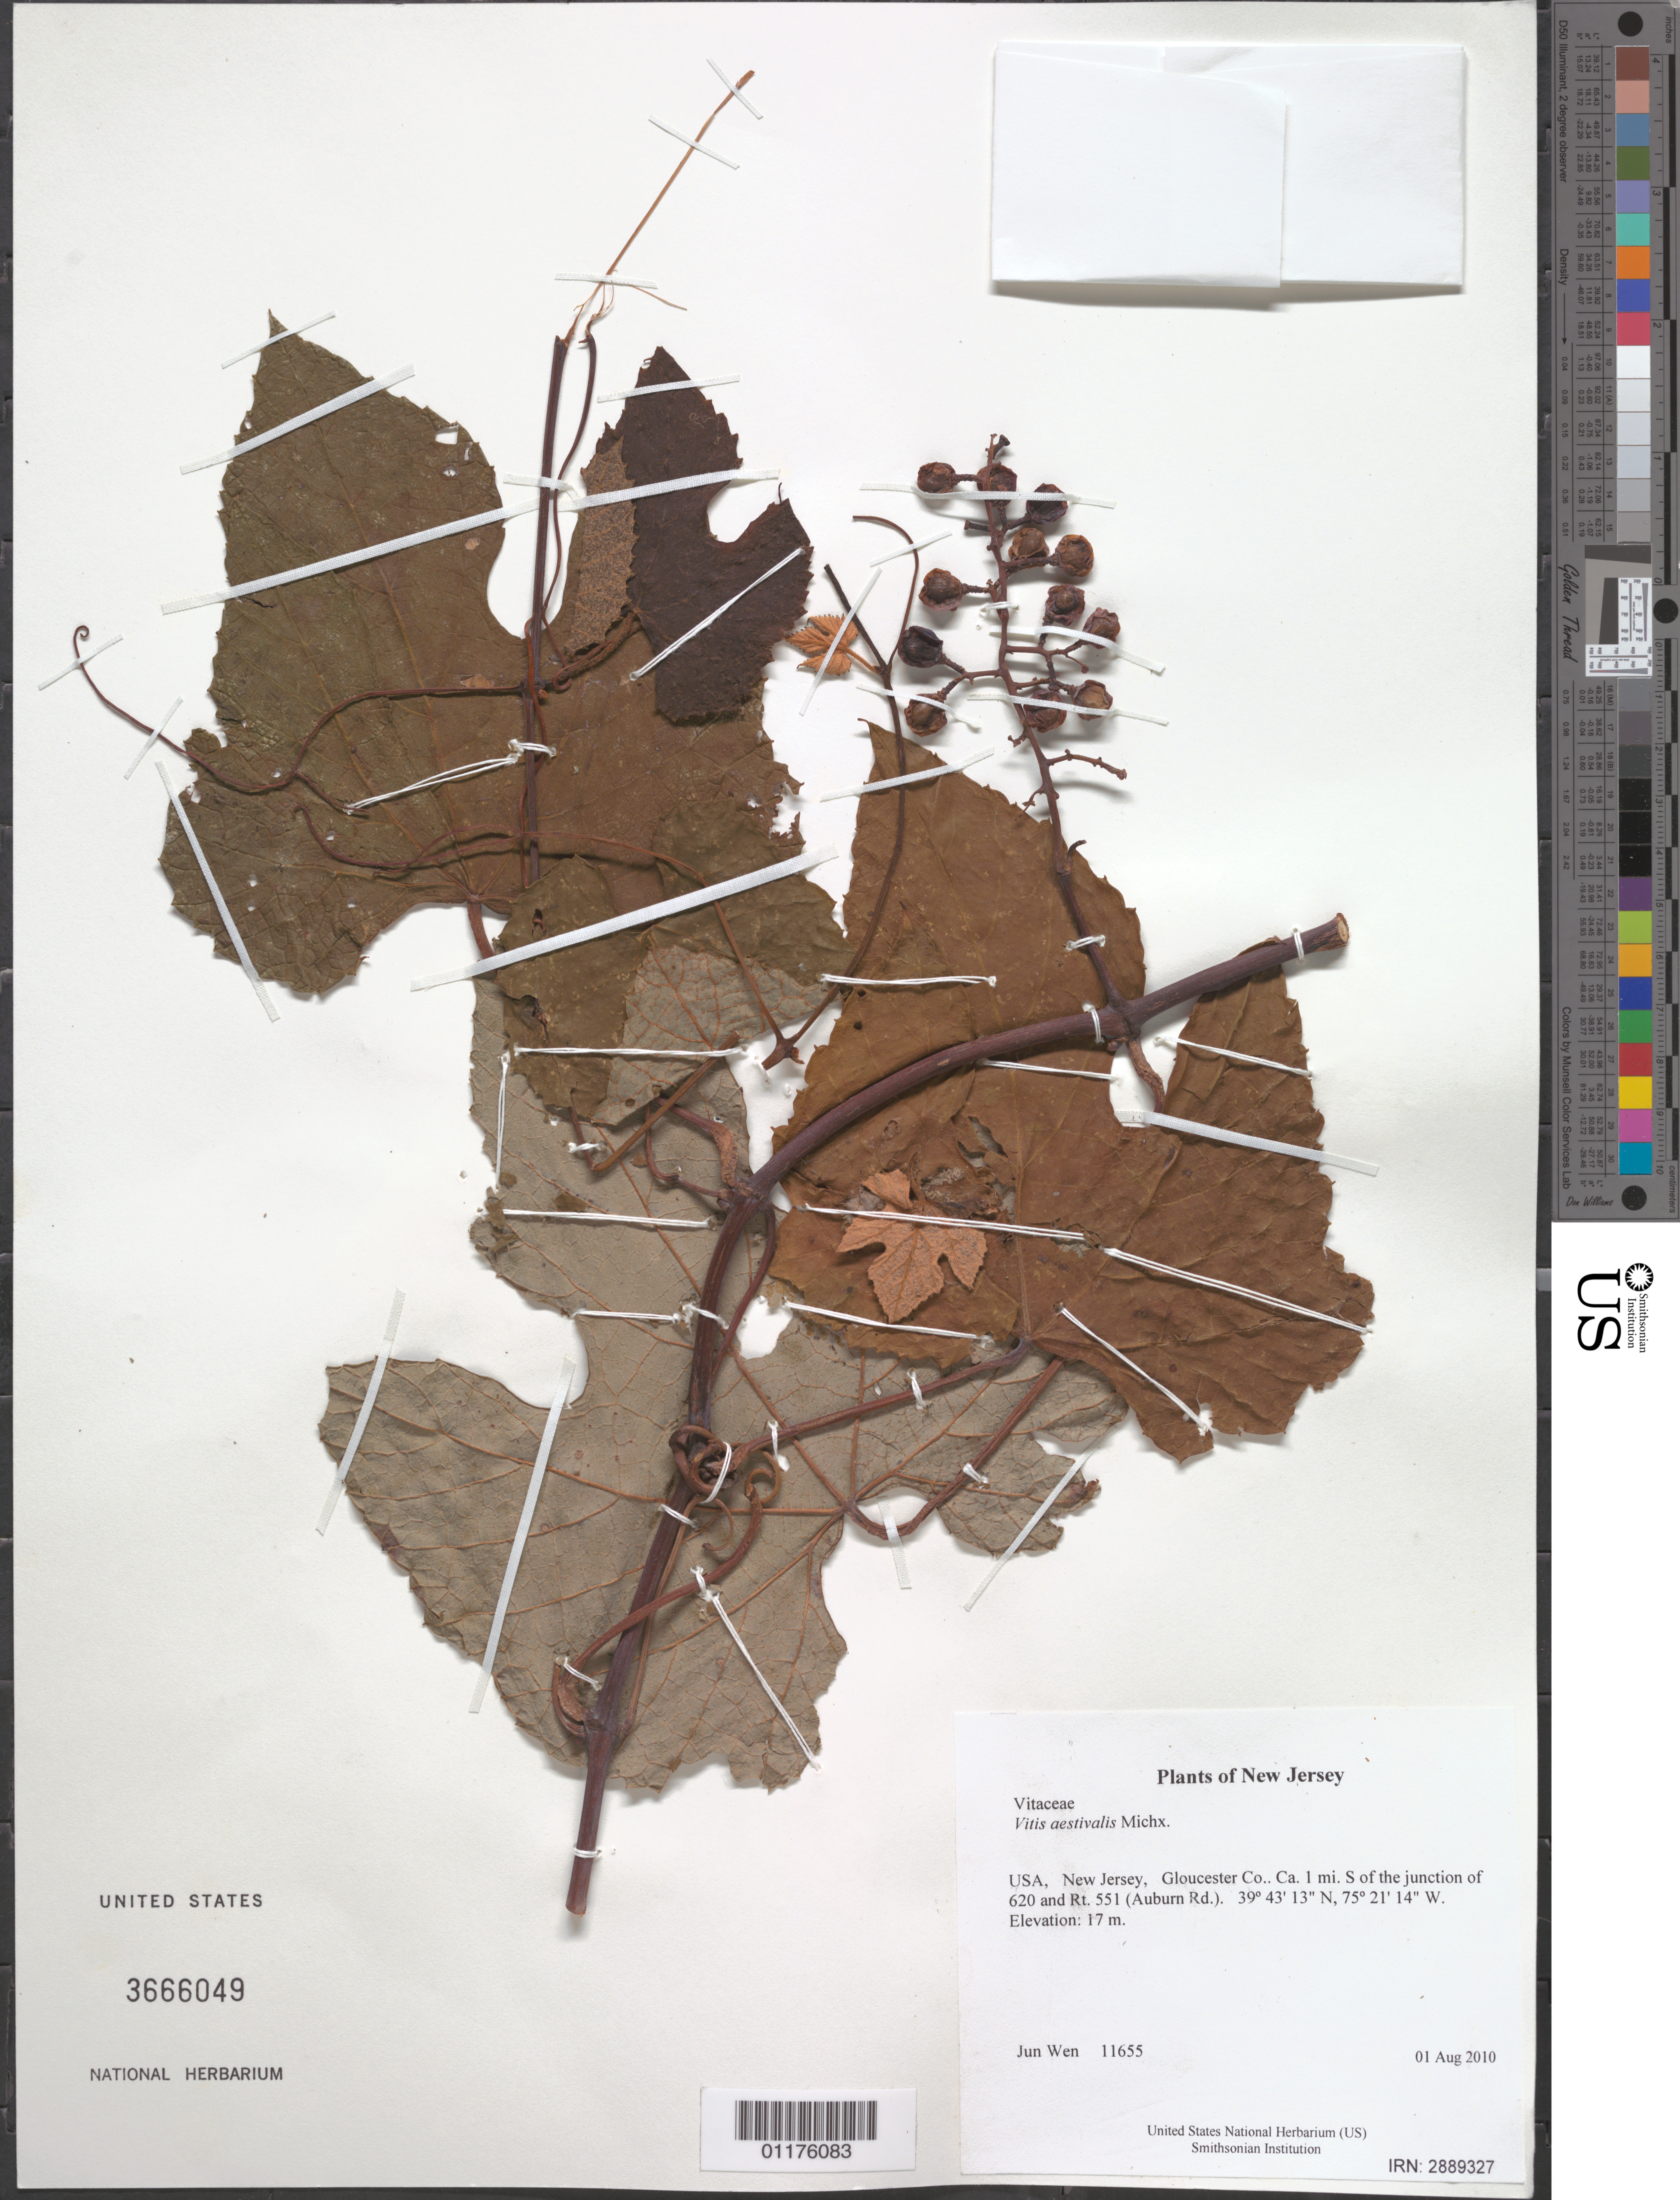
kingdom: Plantae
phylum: Tracheophyta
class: Magnoliopsida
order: Vitales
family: Vitaceae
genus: Vitis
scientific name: Vitis aestivalis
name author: Michx.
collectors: J. Wen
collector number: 11655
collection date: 2010-08-01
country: United States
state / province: New Jersey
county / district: Gloucester Co.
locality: Ca. 1 mi. S of the junction of 620 and Rt. 551 (Auburn Rd.)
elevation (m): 17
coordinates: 39 43.224 N, 75 21.229 W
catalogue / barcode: US 3666049